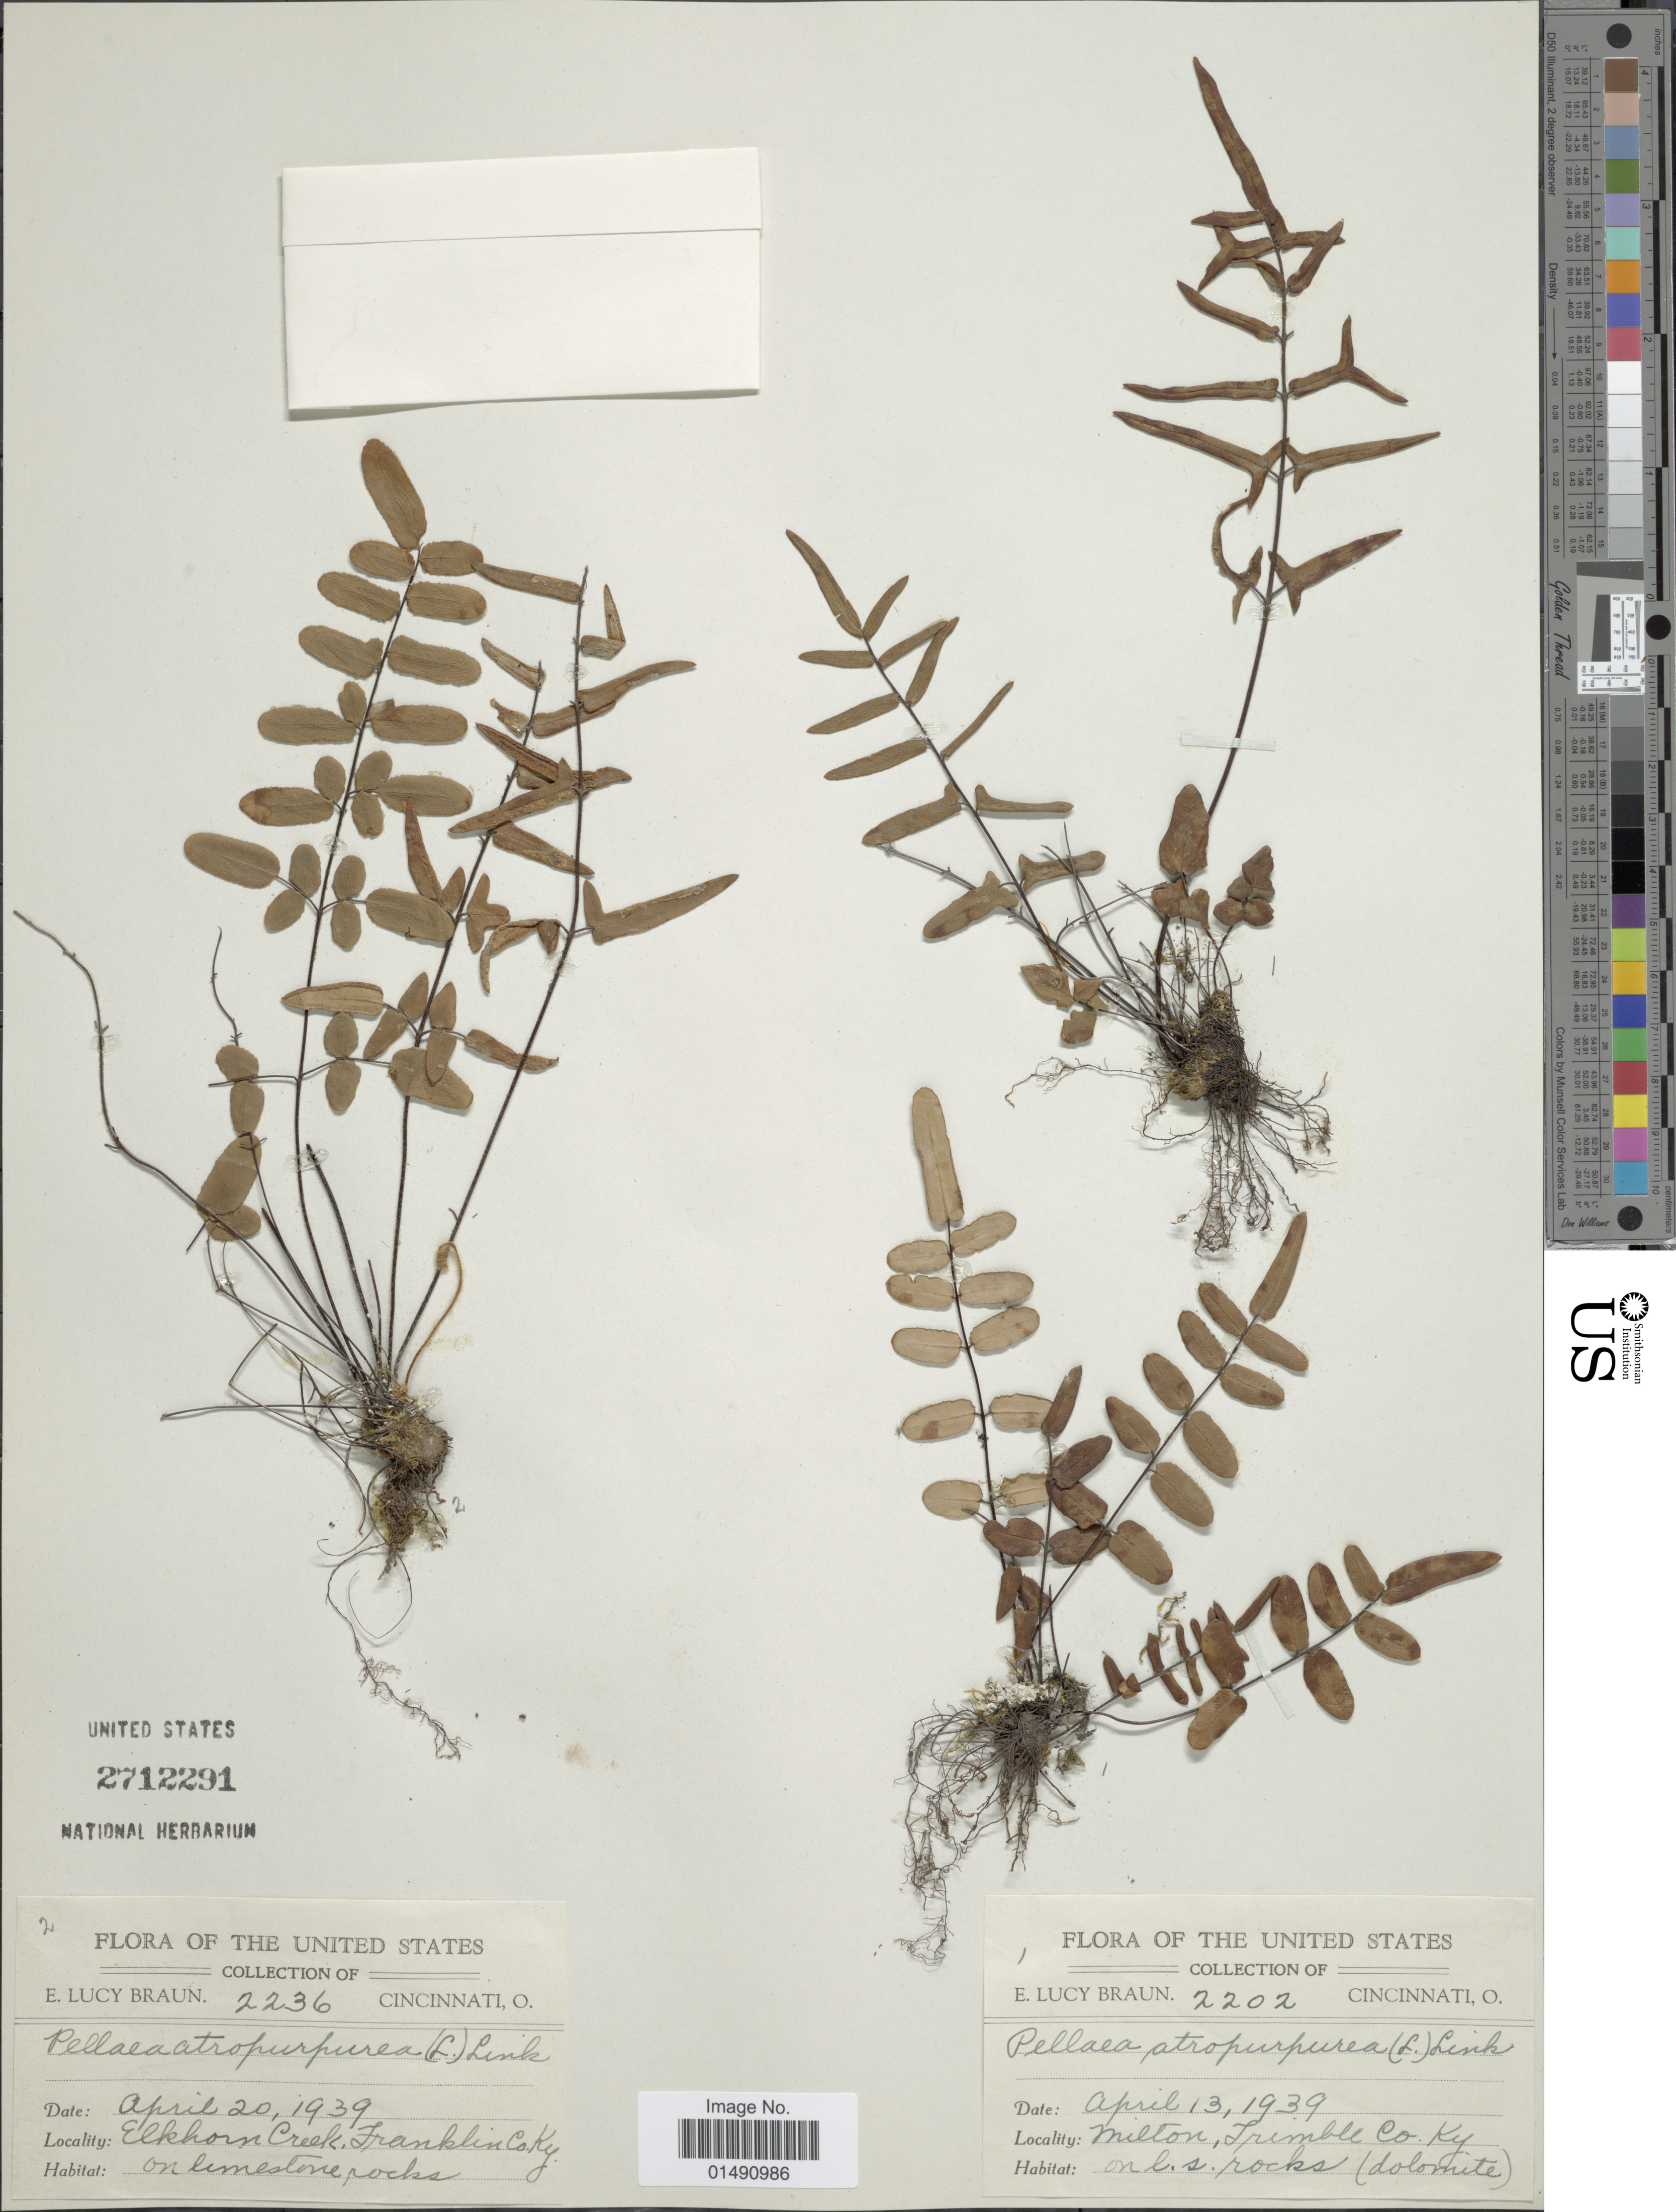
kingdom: Plantae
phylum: Tracheophyta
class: Polypodiopsida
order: Polypodiales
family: Pteridaceae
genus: Pellaea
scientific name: Pellaea atropurpurea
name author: (L.) Link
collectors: E. L. Braun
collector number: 2236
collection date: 1939-04-20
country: United States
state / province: Kentucky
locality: Elkhorn Creek, Franklin Co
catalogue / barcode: US 2712291